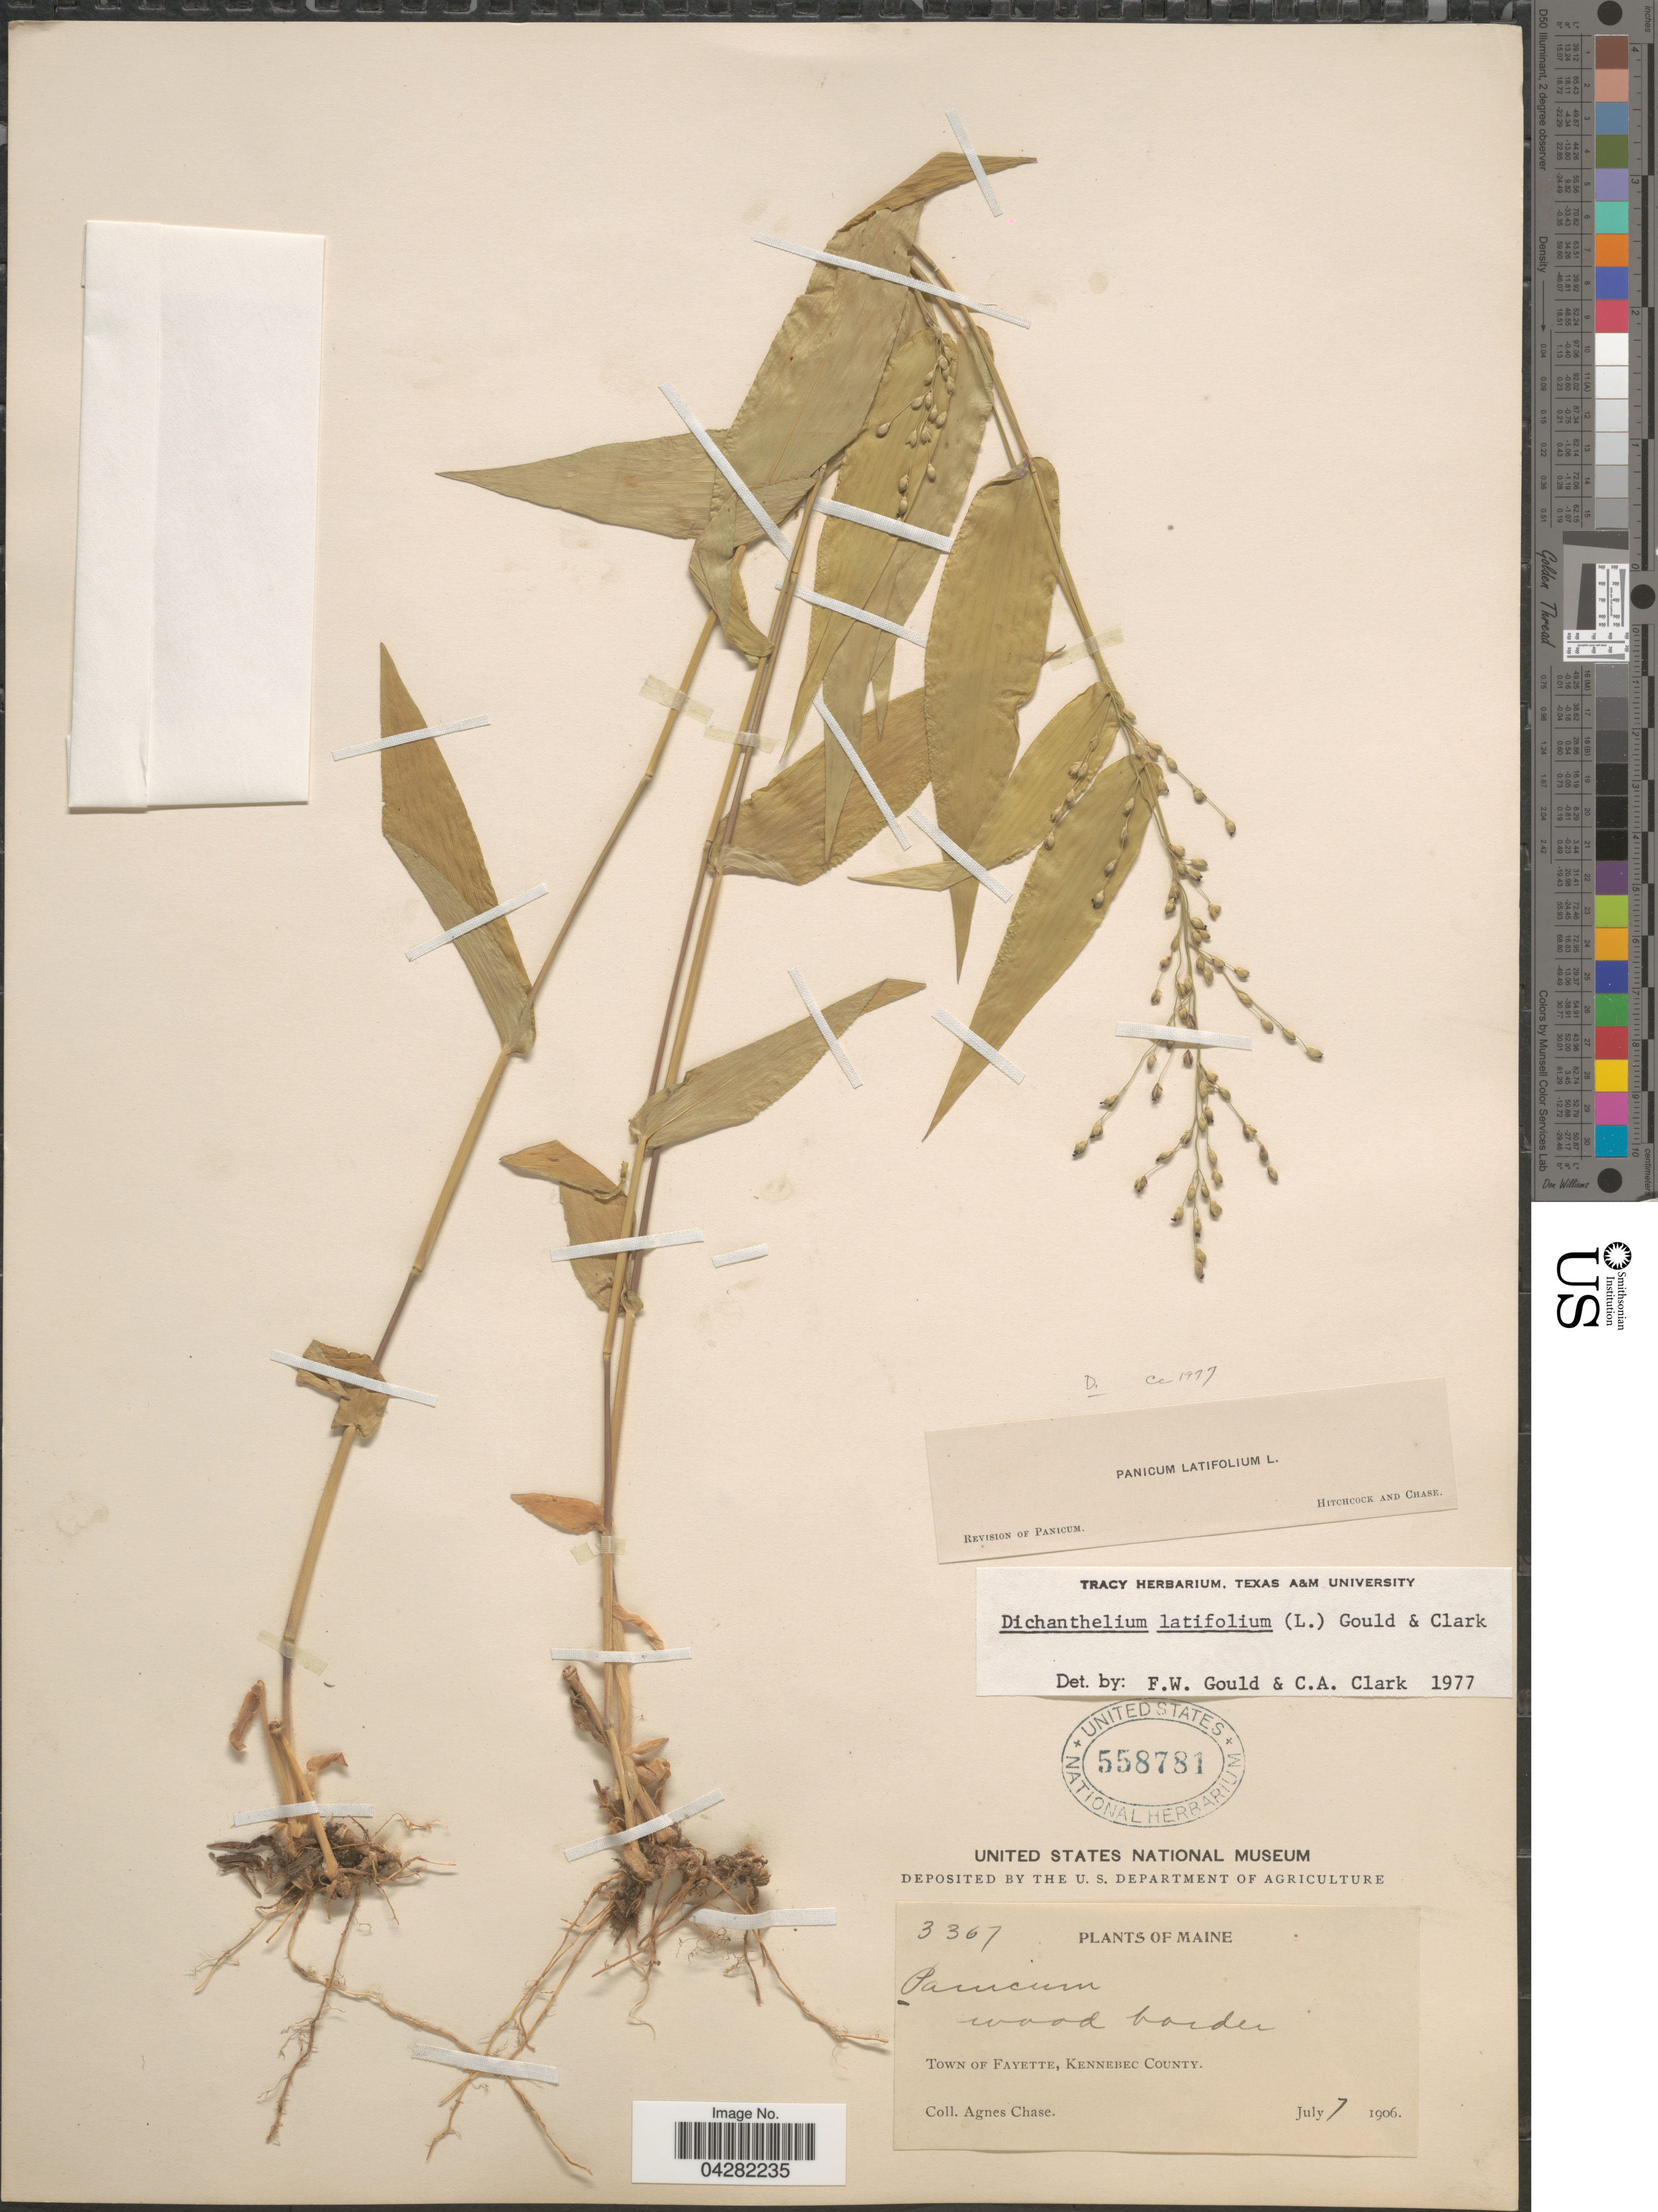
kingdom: Plantae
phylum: Tracheophyta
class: Liliopsida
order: Poales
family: Poaceae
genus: Dichanthelium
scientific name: Dichanthelium laxiflorum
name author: (Lam.) Gould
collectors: A. Chase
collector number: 3367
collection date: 1906-07-07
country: United States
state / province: Maine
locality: Wood border. Town of Fayette, Kennebec County.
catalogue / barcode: US 558781